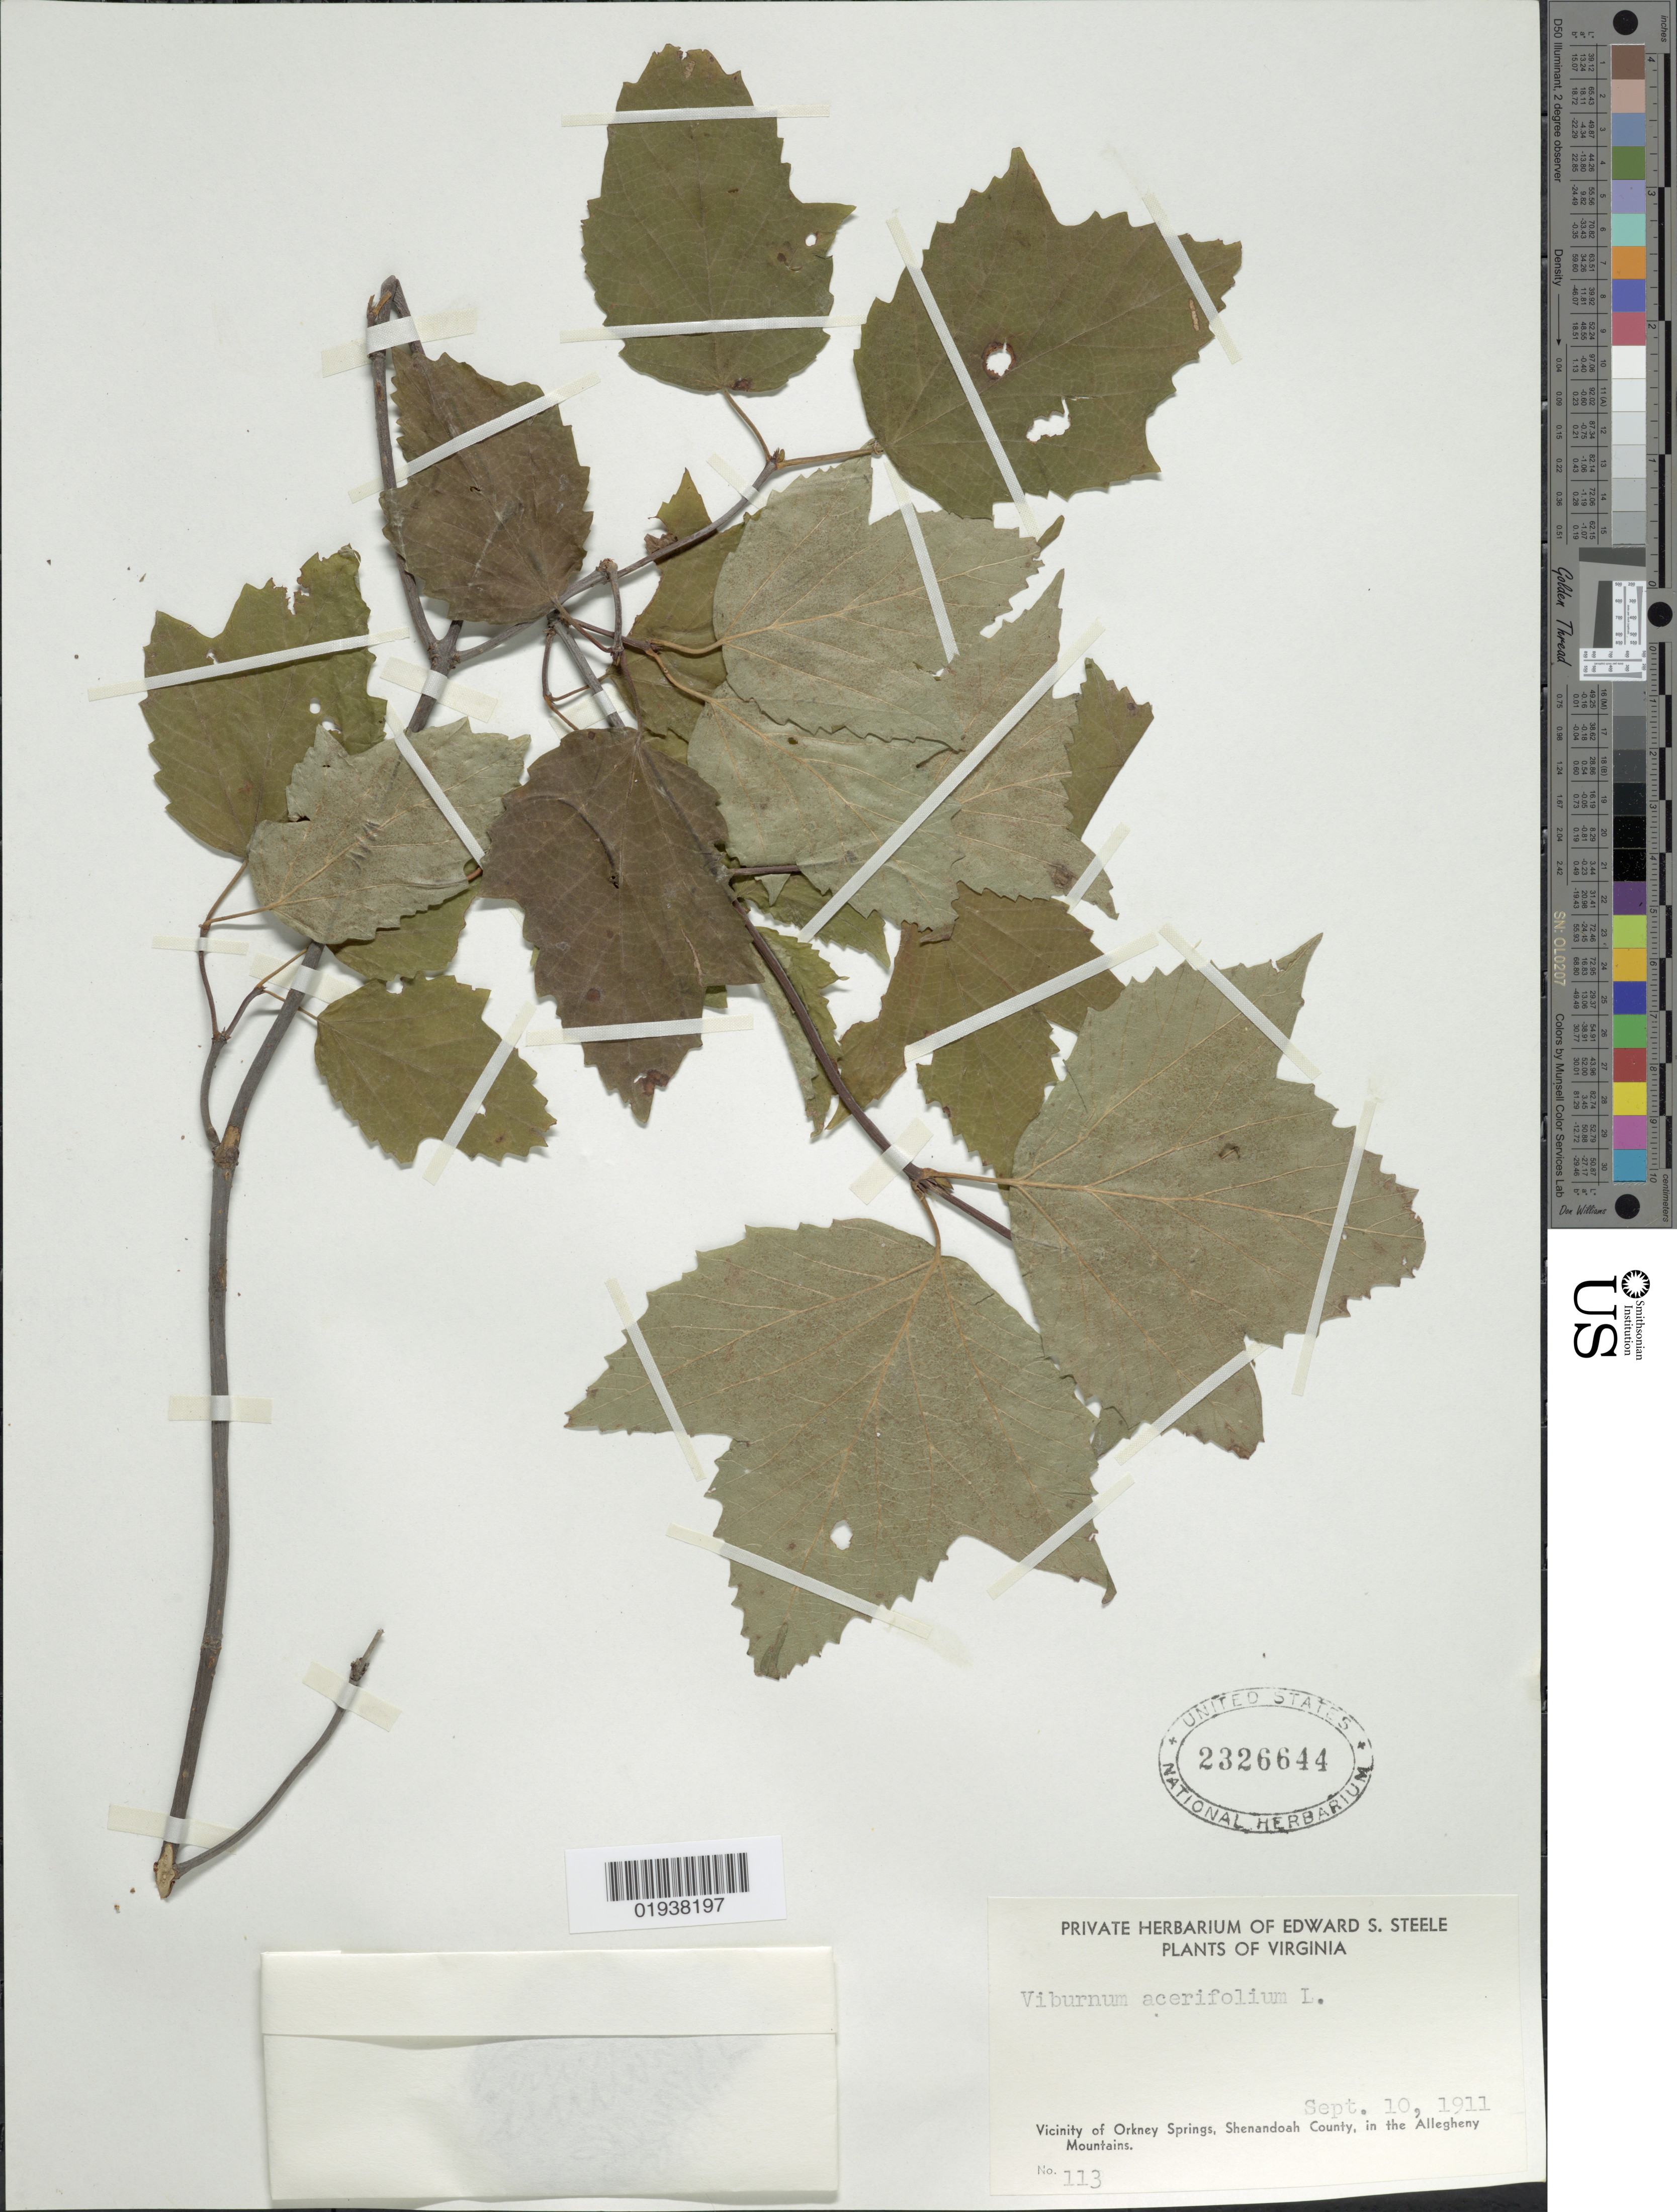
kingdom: Plantae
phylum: Tracheophyta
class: Magnoliopsida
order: Dipsacales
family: Viburnaceae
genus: Viburnum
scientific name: Viburnum acerifolium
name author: L.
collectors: E. Steele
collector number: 113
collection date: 1911-09-10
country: United States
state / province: Virginia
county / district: Shenandoah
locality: Vicinity of Orkney Springs, Shenandoah County, in the Allegheny Mountains.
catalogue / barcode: US 2326644